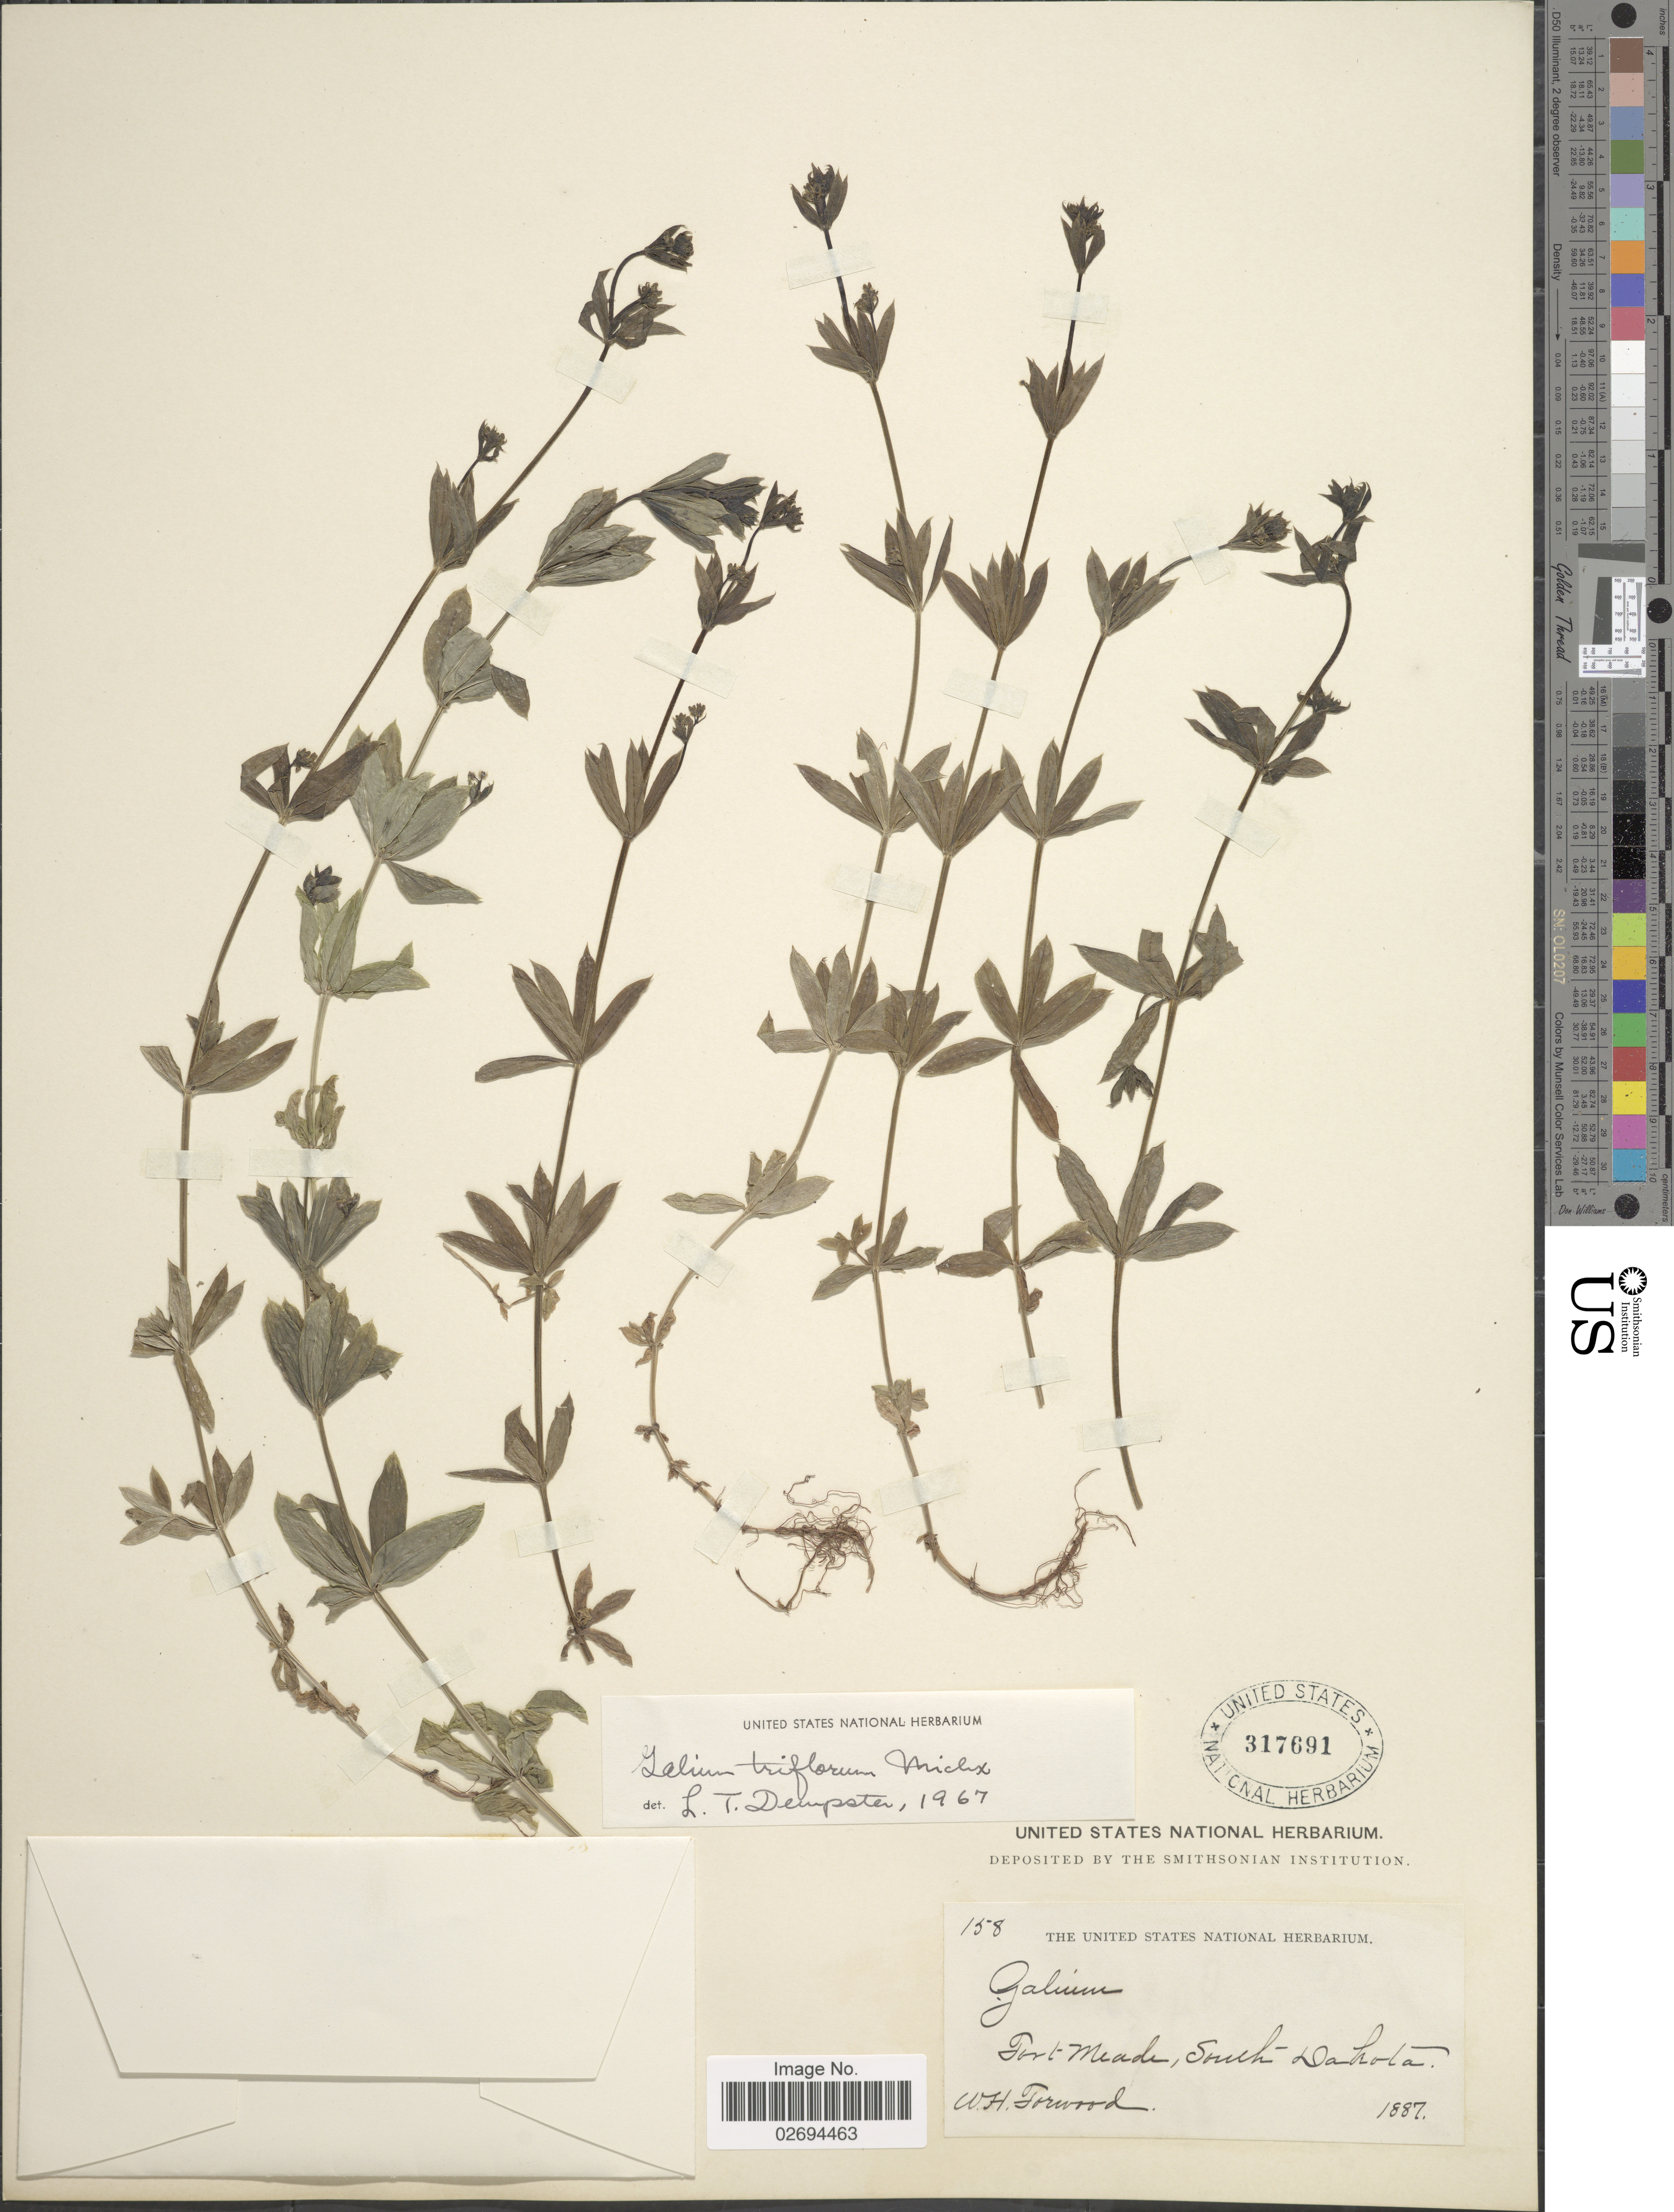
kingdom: Plantae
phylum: Tracheophyta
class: Magnoliopsida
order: Gentianales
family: Rubiaceae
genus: Galium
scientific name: Galium triflorum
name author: Michx.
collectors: W. Forwood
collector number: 158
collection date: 1887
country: United States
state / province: South Dakota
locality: Fort Meade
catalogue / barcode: US 317691